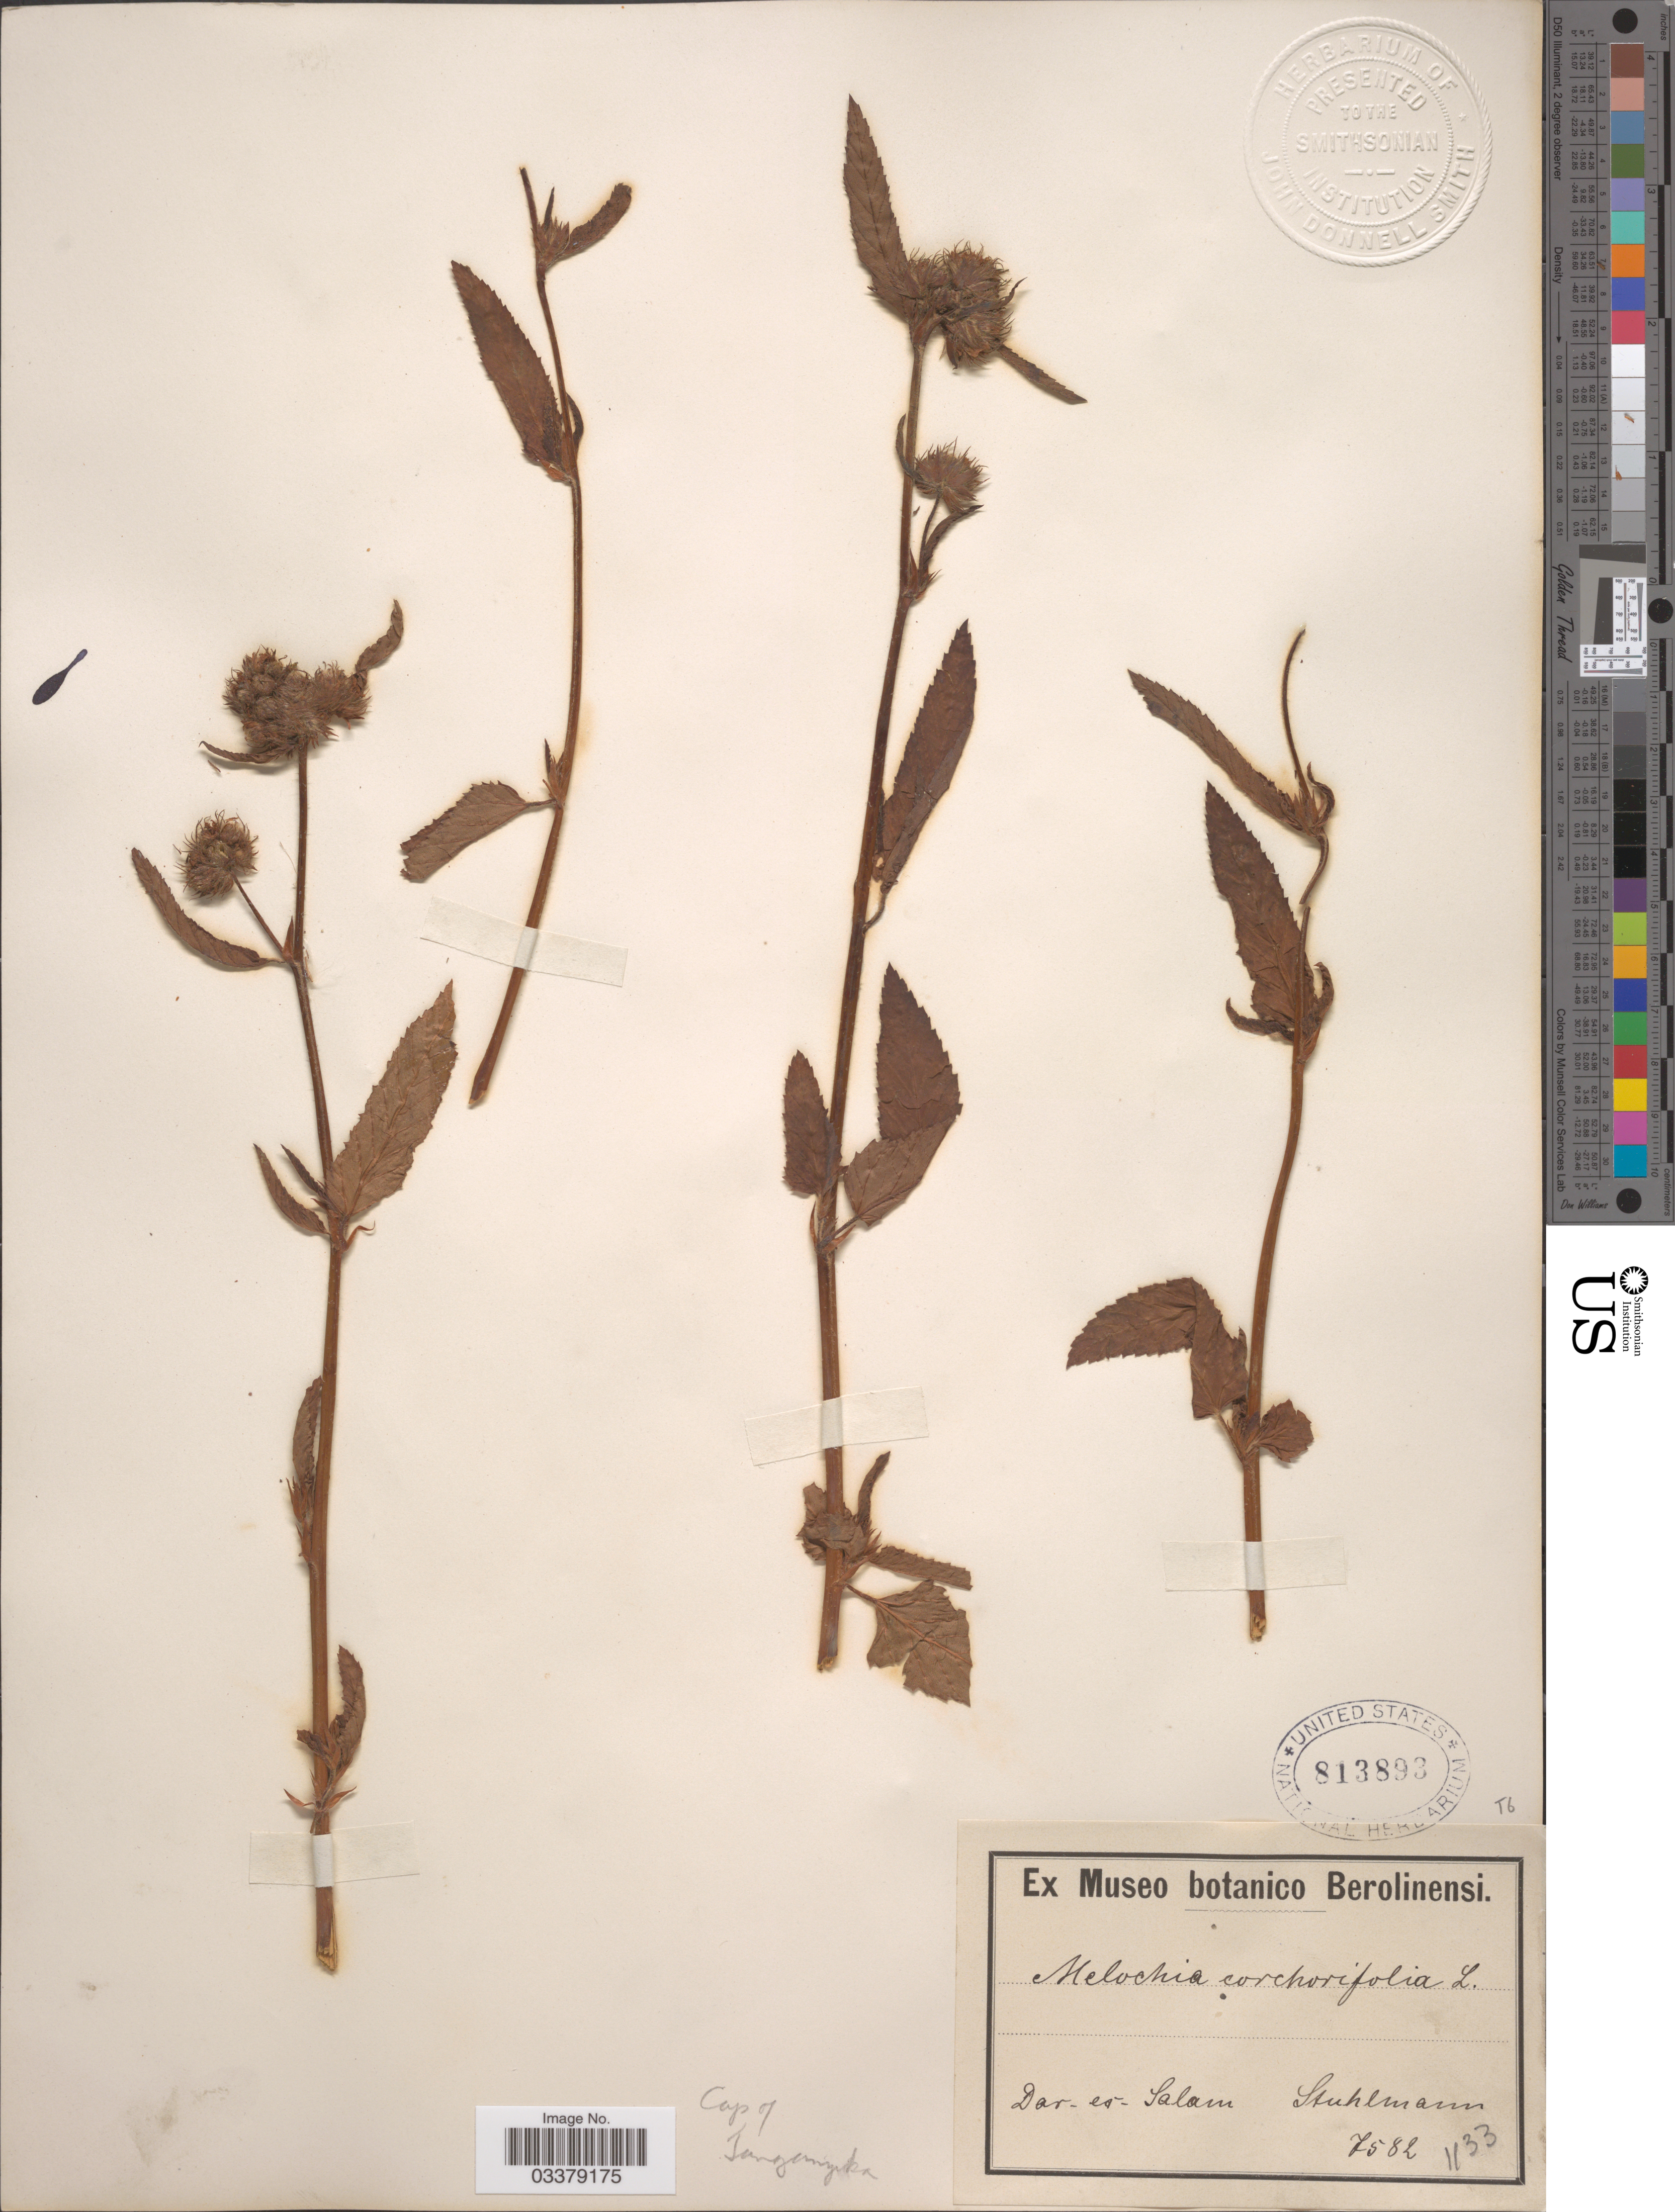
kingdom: Plantae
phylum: Tracheophyta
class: Magnoliopsida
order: Malvales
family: Malvaceae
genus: Melochia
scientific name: Melochia corchorifolia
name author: L.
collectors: -. Stuhlmann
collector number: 8582*/1133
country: Tanzania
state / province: Dar es Salaam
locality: Dar-es-Salam. Cap of Tanganyika.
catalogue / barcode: US 813893